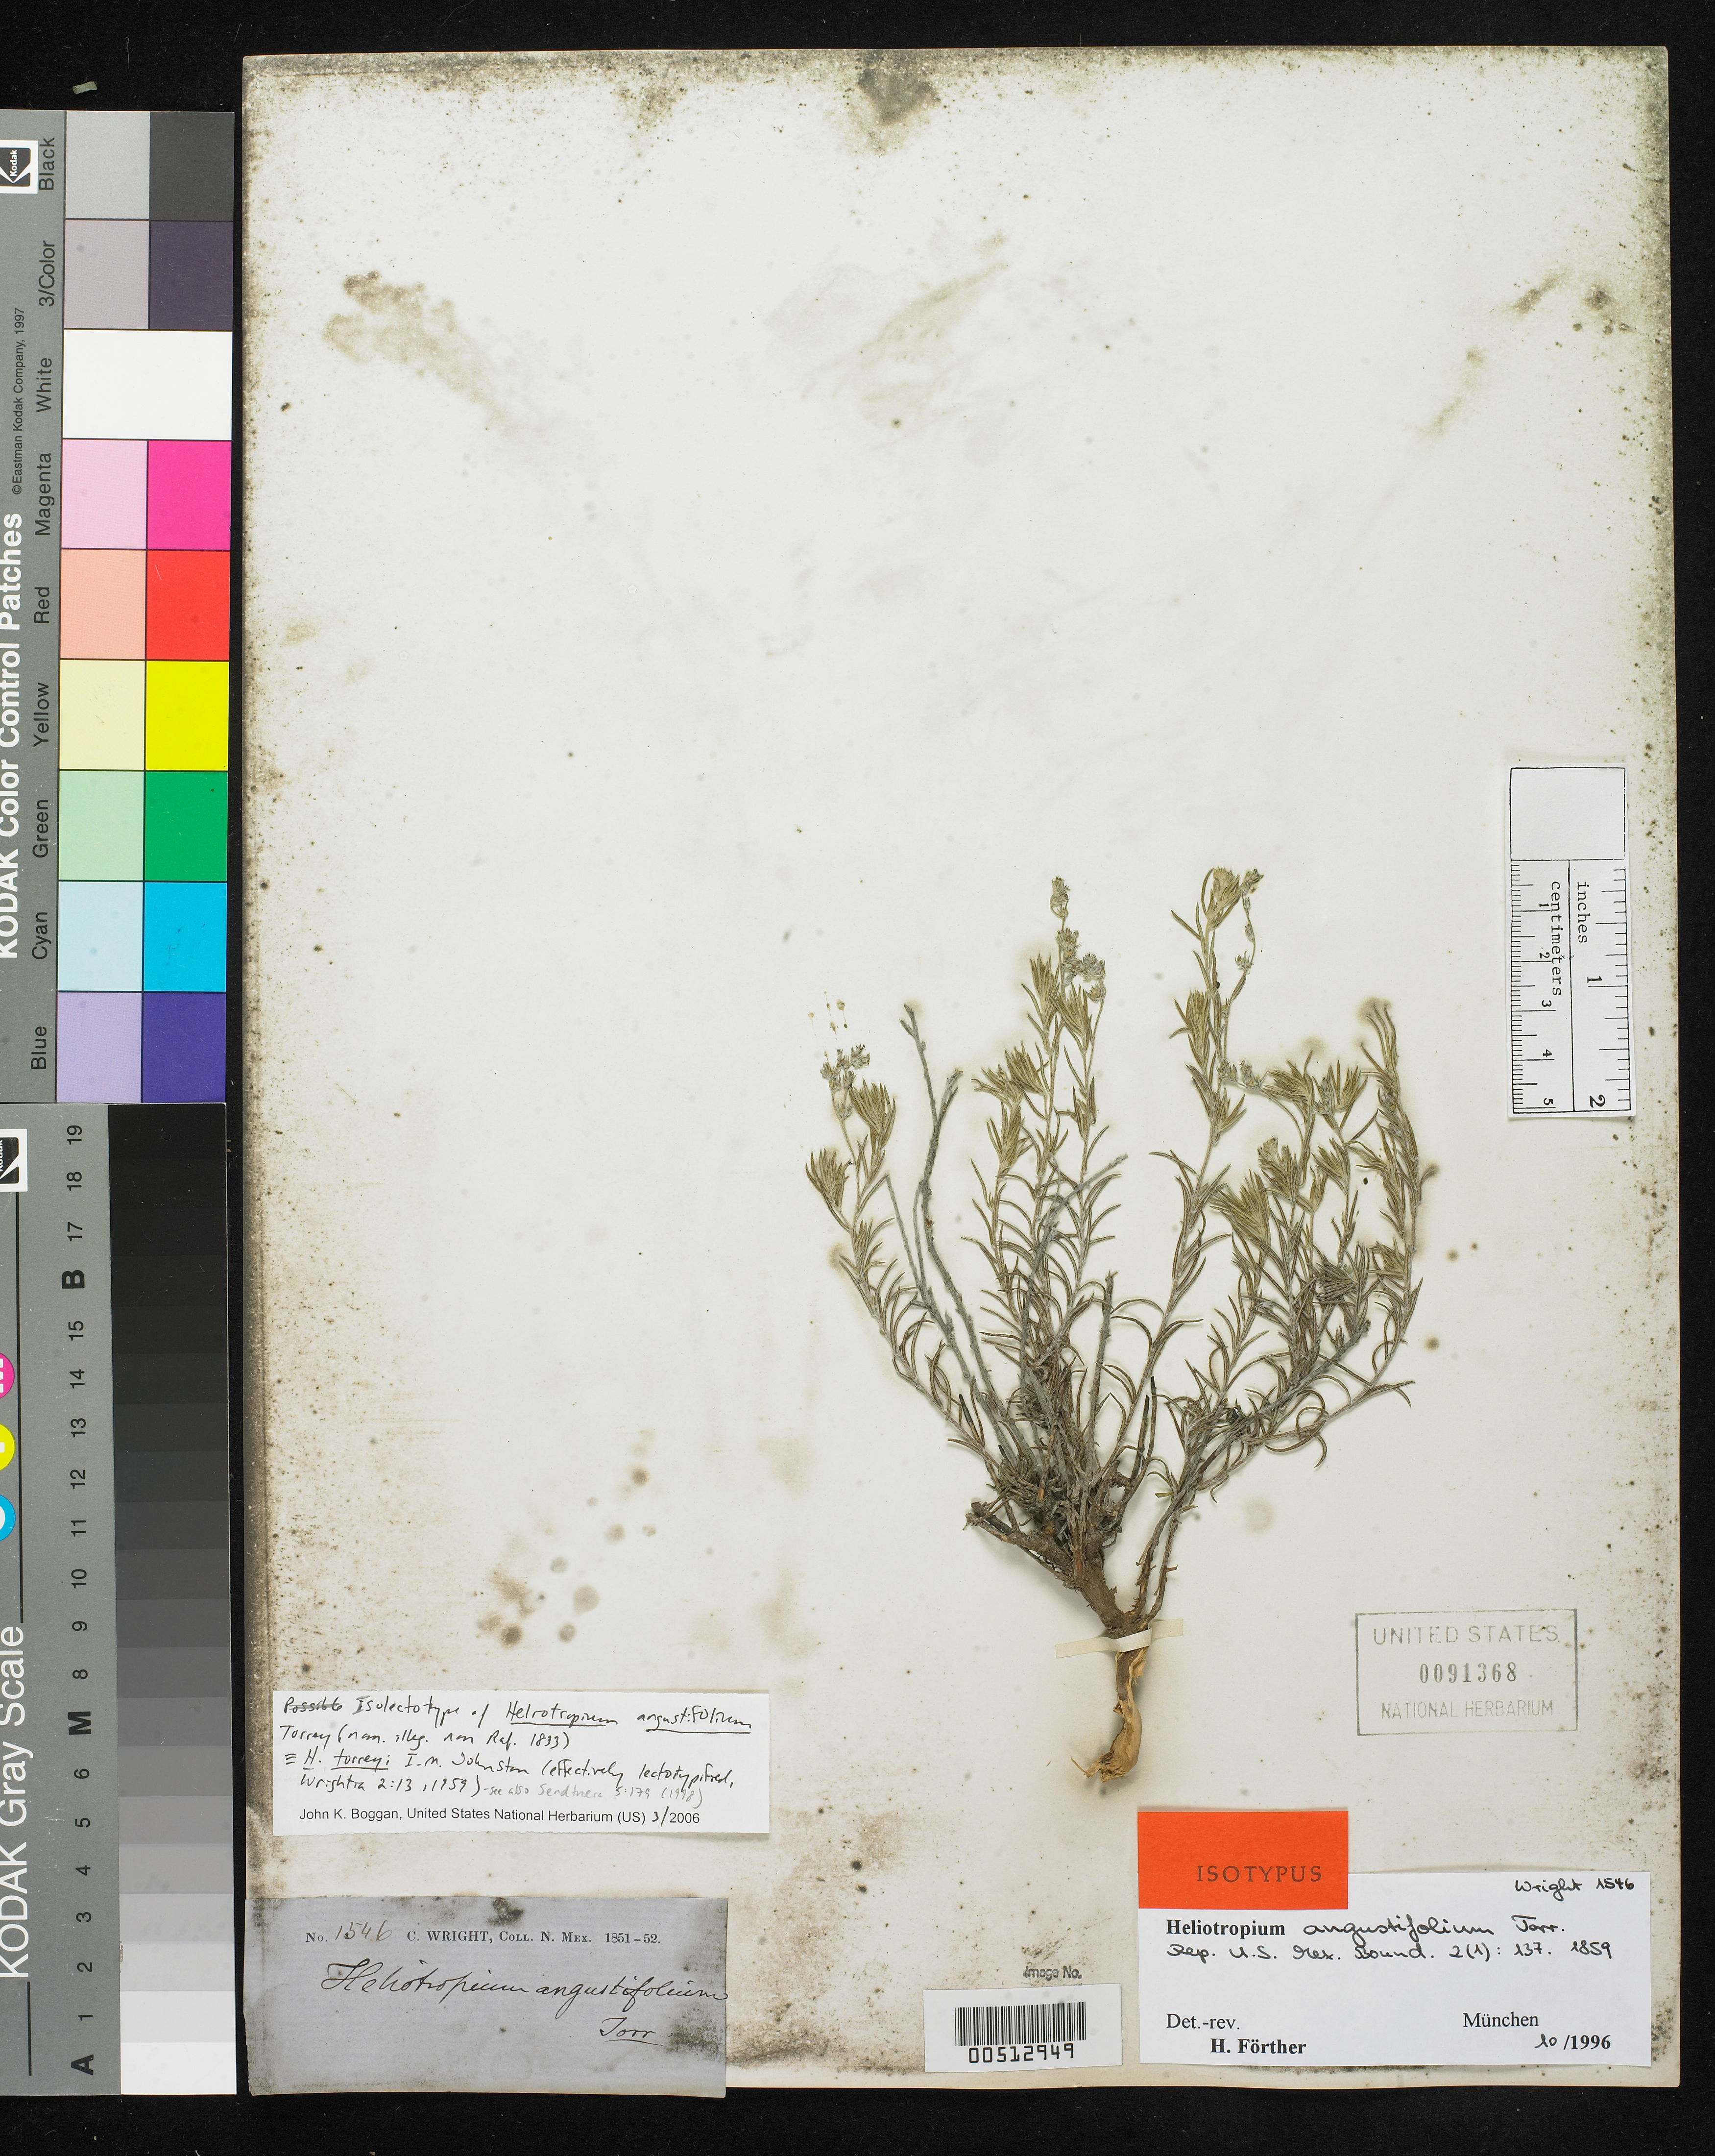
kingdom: Plantae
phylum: Tracheophyta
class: Magnoliopsida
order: Boraginales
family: Heliotropiaceae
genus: Heliotropium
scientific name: Heliotropium angustifolium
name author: Torr. in Emory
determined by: Förther, Harald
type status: Isolectotype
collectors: C. Wright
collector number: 1546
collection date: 1851/1852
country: United States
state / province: New Mexico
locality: "N. Mex." [=northern Mexico or New Mexico? either way possibly referring to present-day Arizona or Texas]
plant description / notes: Cited by H. Förther, Sendtnera 5: 179 (1998); Also an isolectotype of Heliotropium torreyi I.M. Johnston.; Superfluous nom. nov. for Heliotropium angustifolium Torrey, non Raf. 1833 (=nom. nud., see Sendtnera 5: 179, 1998); Also an isolectotype of Heliotropium angustifolium Torrey.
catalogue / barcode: US 91368